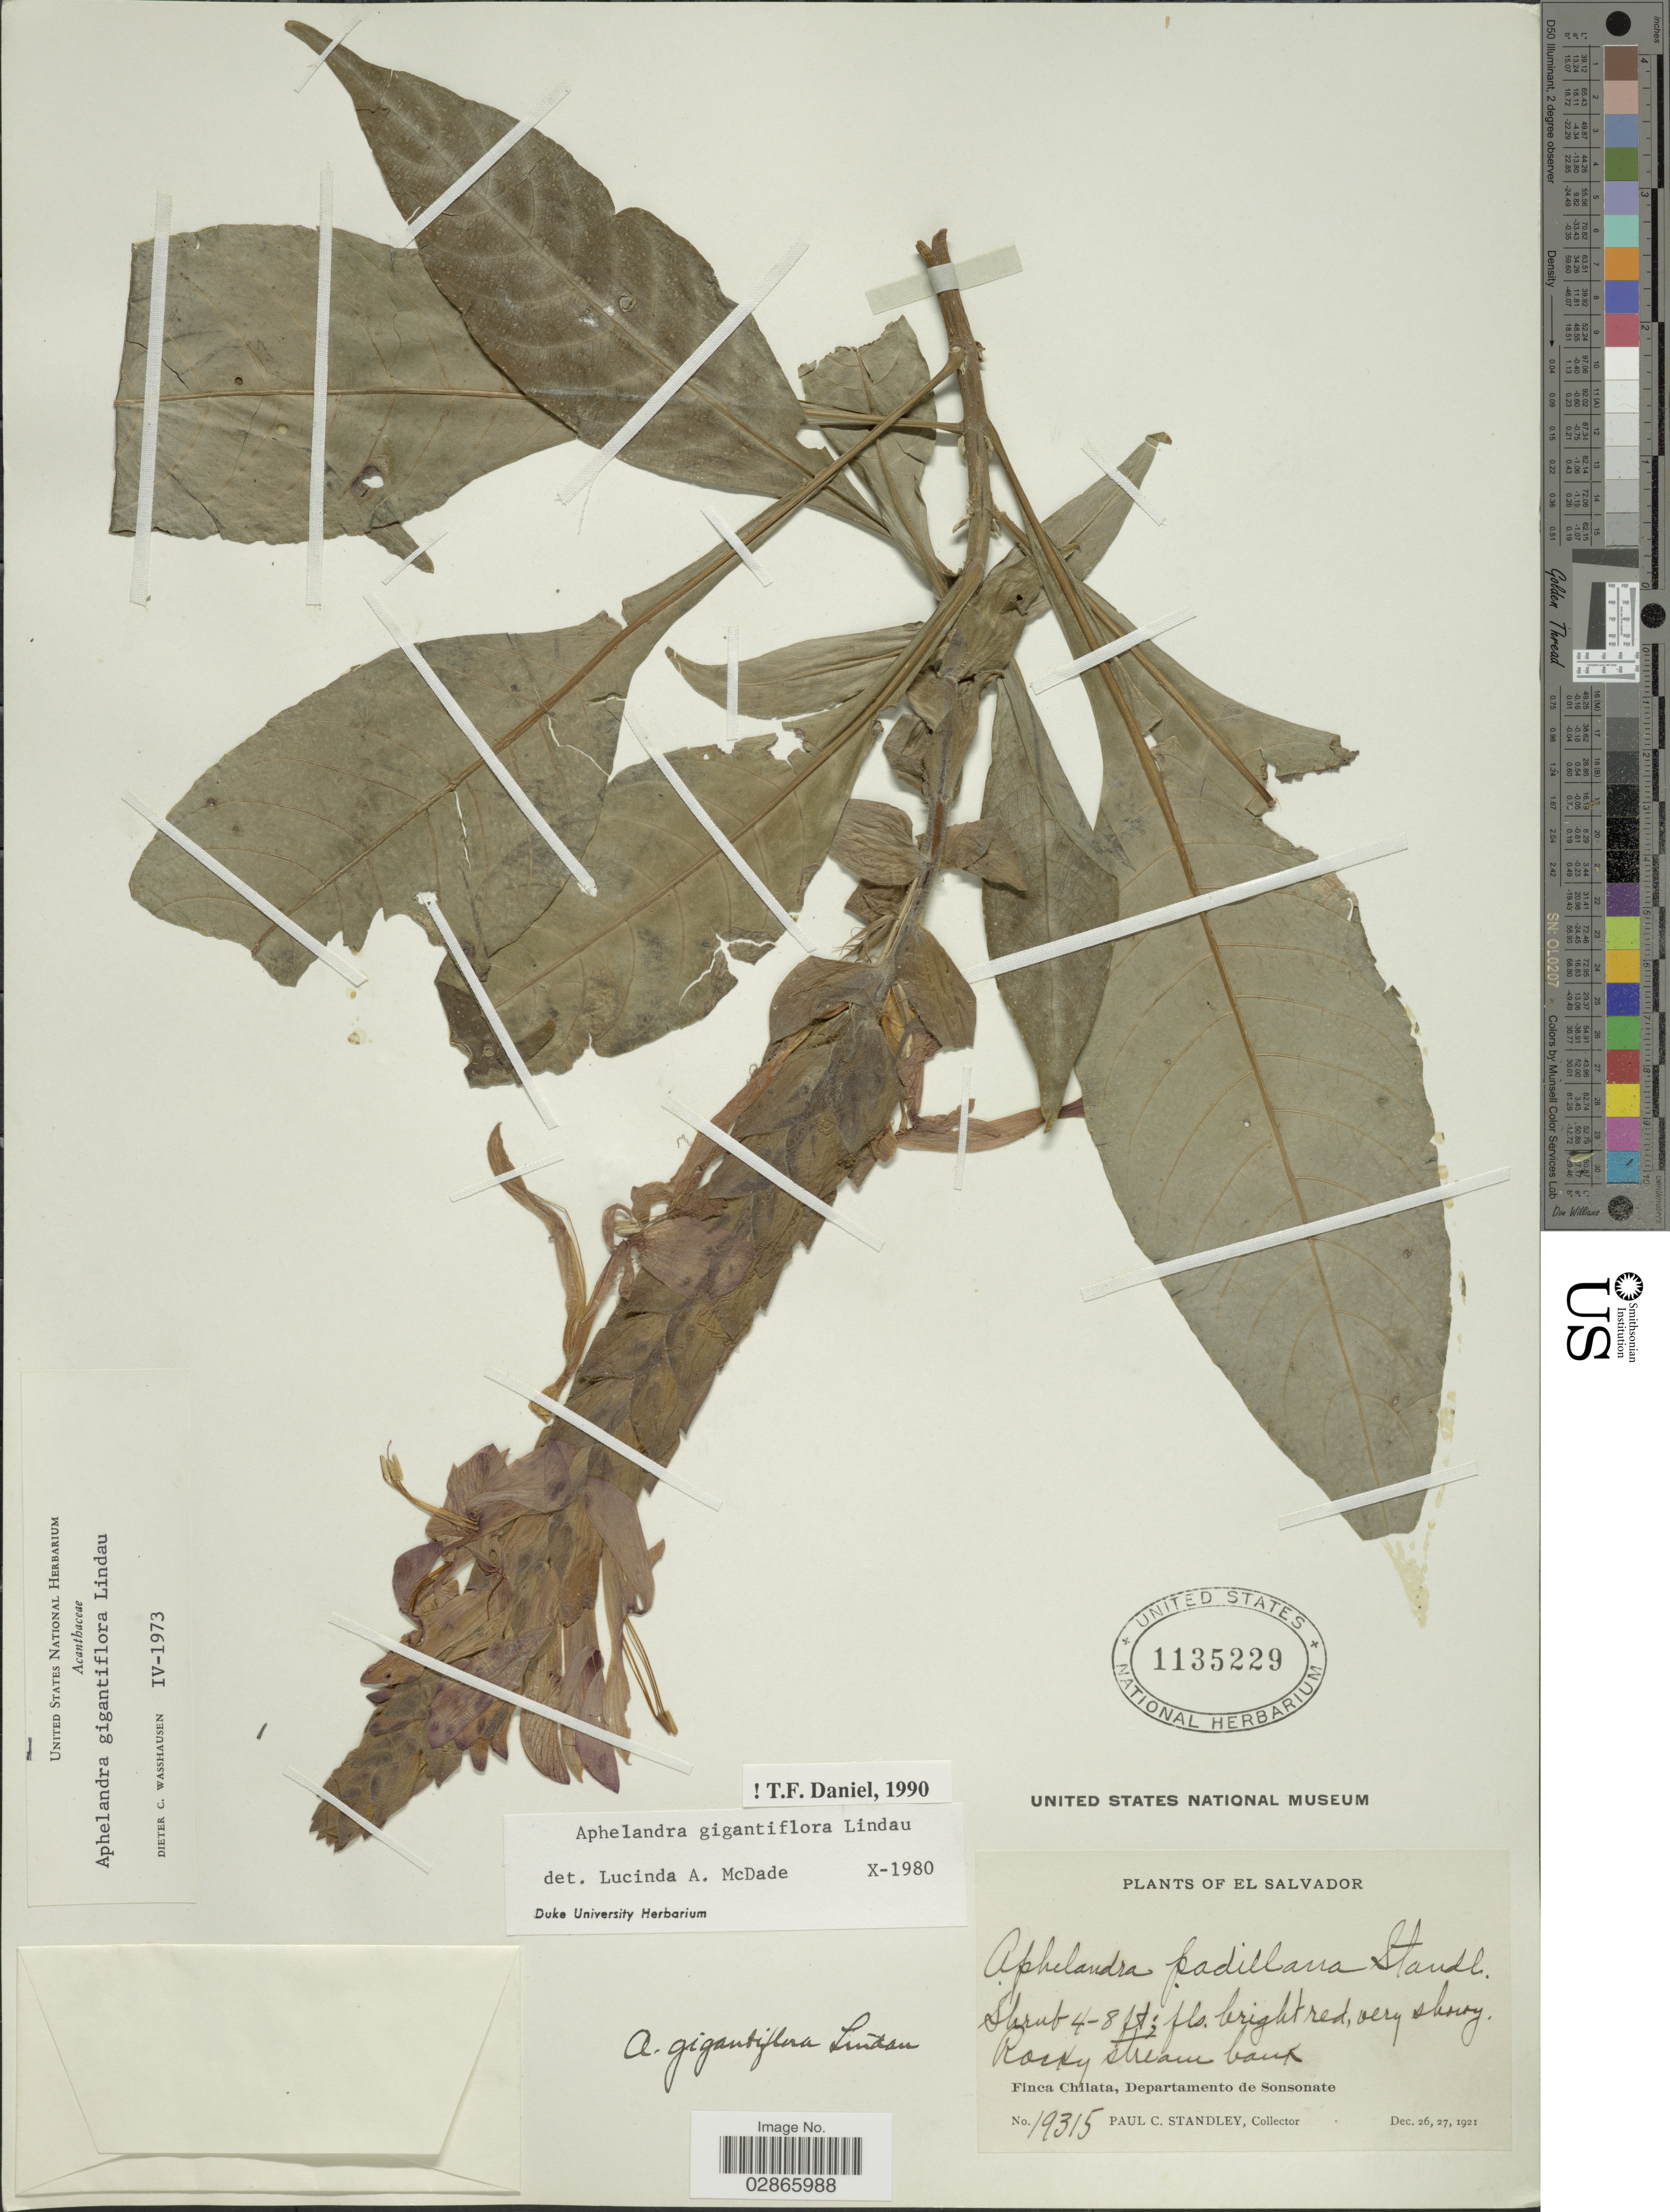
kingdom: Plantae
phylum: Tracheophyta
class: Magnoliopsida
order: Lamiales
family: Acanthaceae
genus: Aphelandra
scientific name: Aphelandra gigantiflora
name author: Lindau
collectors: P. C. Standley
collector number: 19315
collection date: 1921-12-26/1921-12-27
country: El Salvador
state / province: Sonsonate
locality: Finca Chilata, Departamento de Sonsonate.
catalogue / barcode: US 1135229